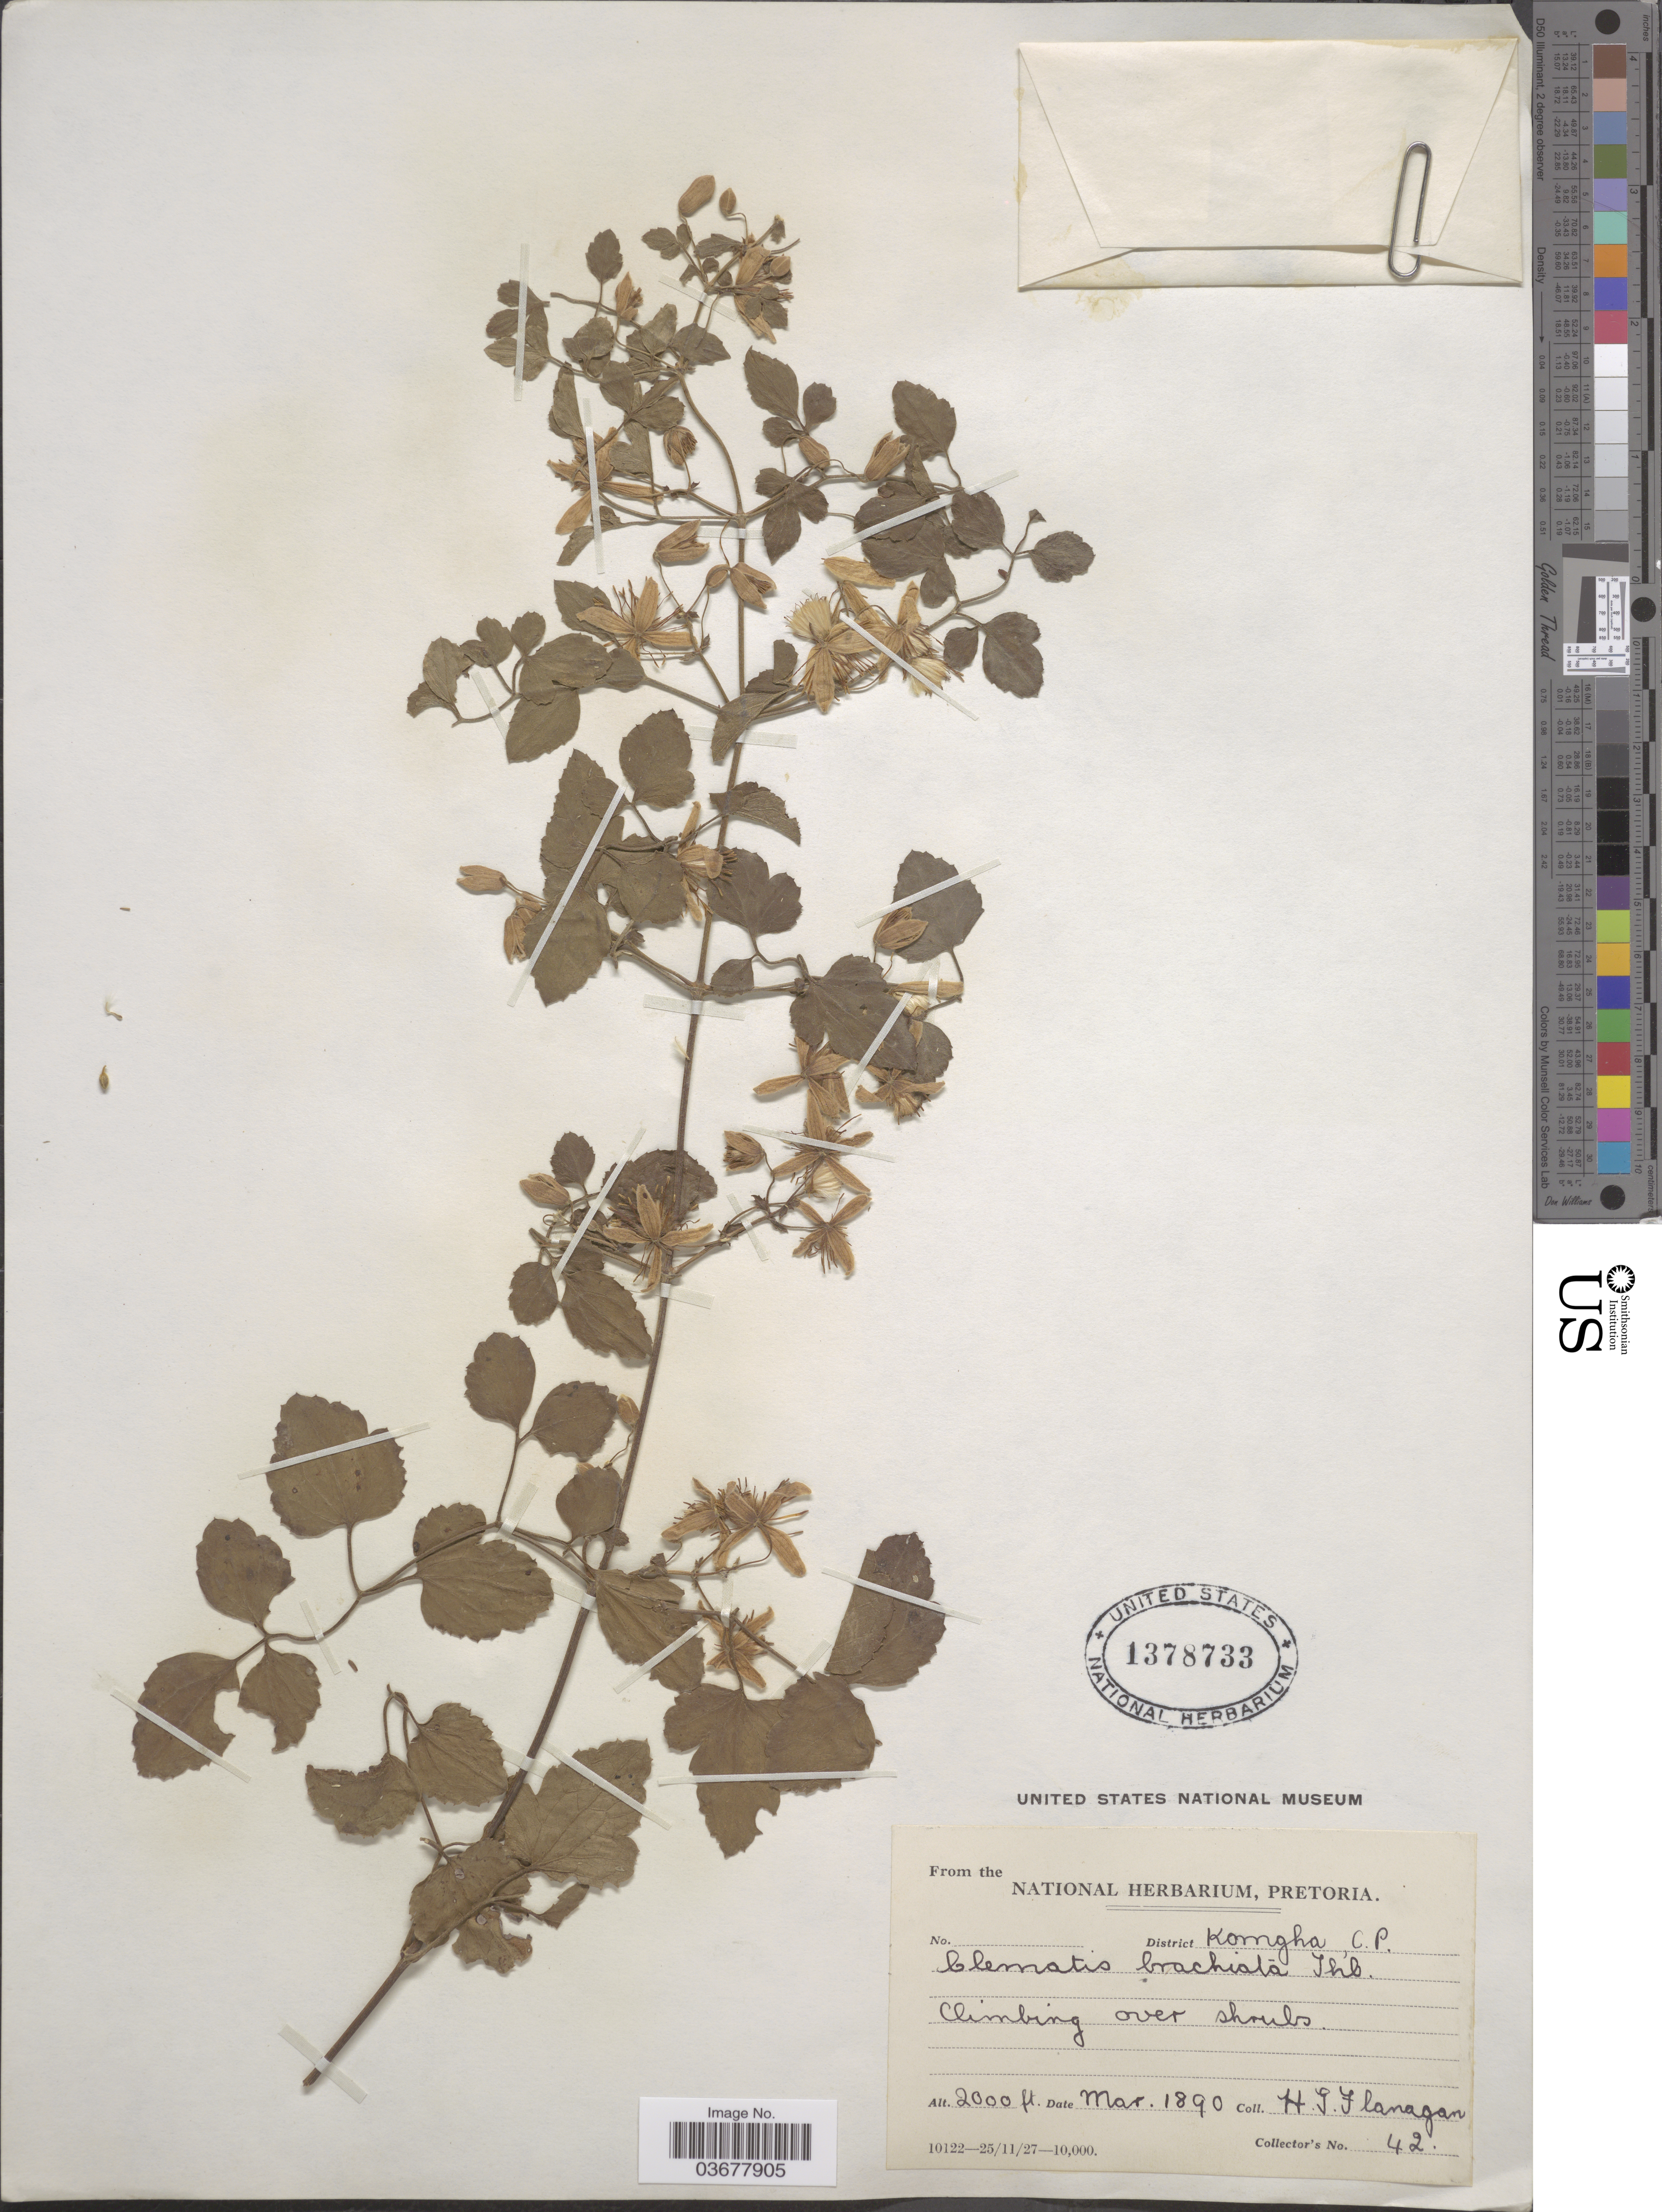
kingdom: Plantae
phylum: Tracheophyta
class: Magnoliopsida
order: Ranunculales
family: Ranunculaceae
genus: Clematis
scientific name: Clematis brachiata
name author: Thunb.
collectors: H. Flanagan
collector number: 42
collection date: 1890-03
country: South Africa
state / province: Eastern Cape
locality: District Komgha, C.P.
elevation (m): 610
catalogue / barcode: US 1378733